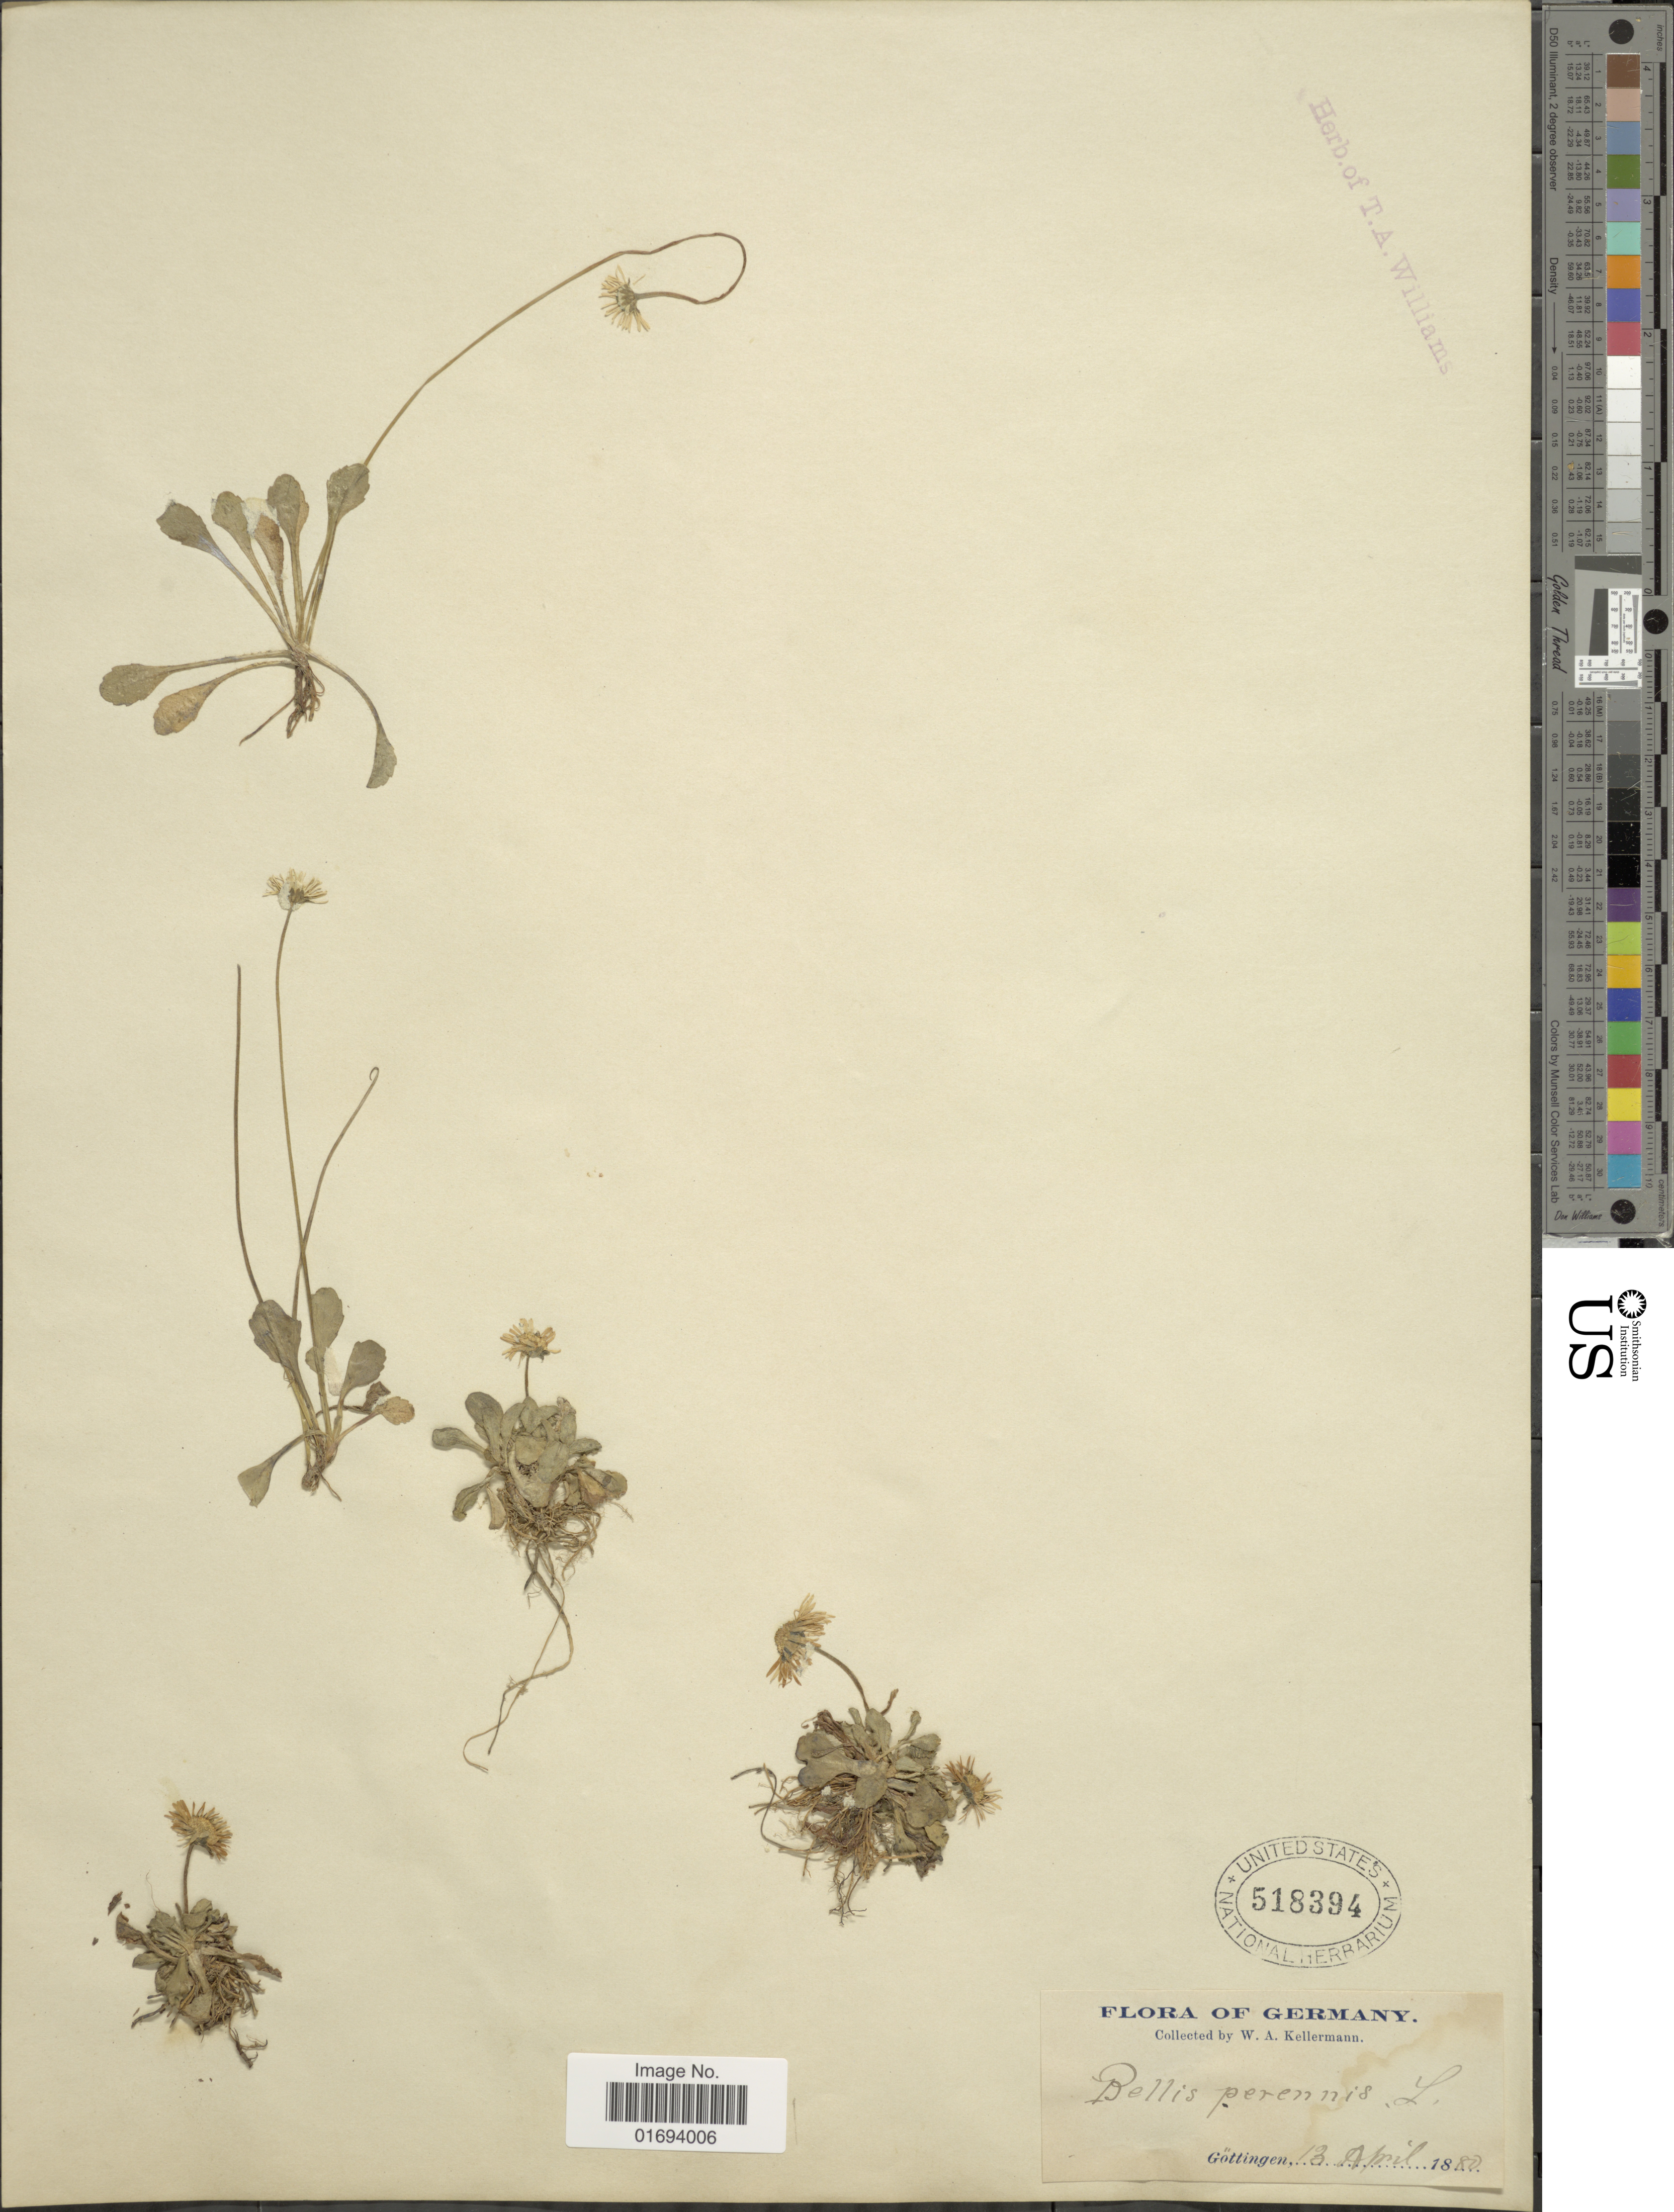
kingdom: Plantae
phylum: Tracheophyta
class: Magnoliopsida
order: Asterales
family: Asteraceae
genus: Bellis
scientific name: Bellis perennis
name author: L.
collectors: W. A. Kellermann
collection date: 1880-04-13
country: Germany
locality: Germany. Gottingen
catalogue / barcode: US 518394